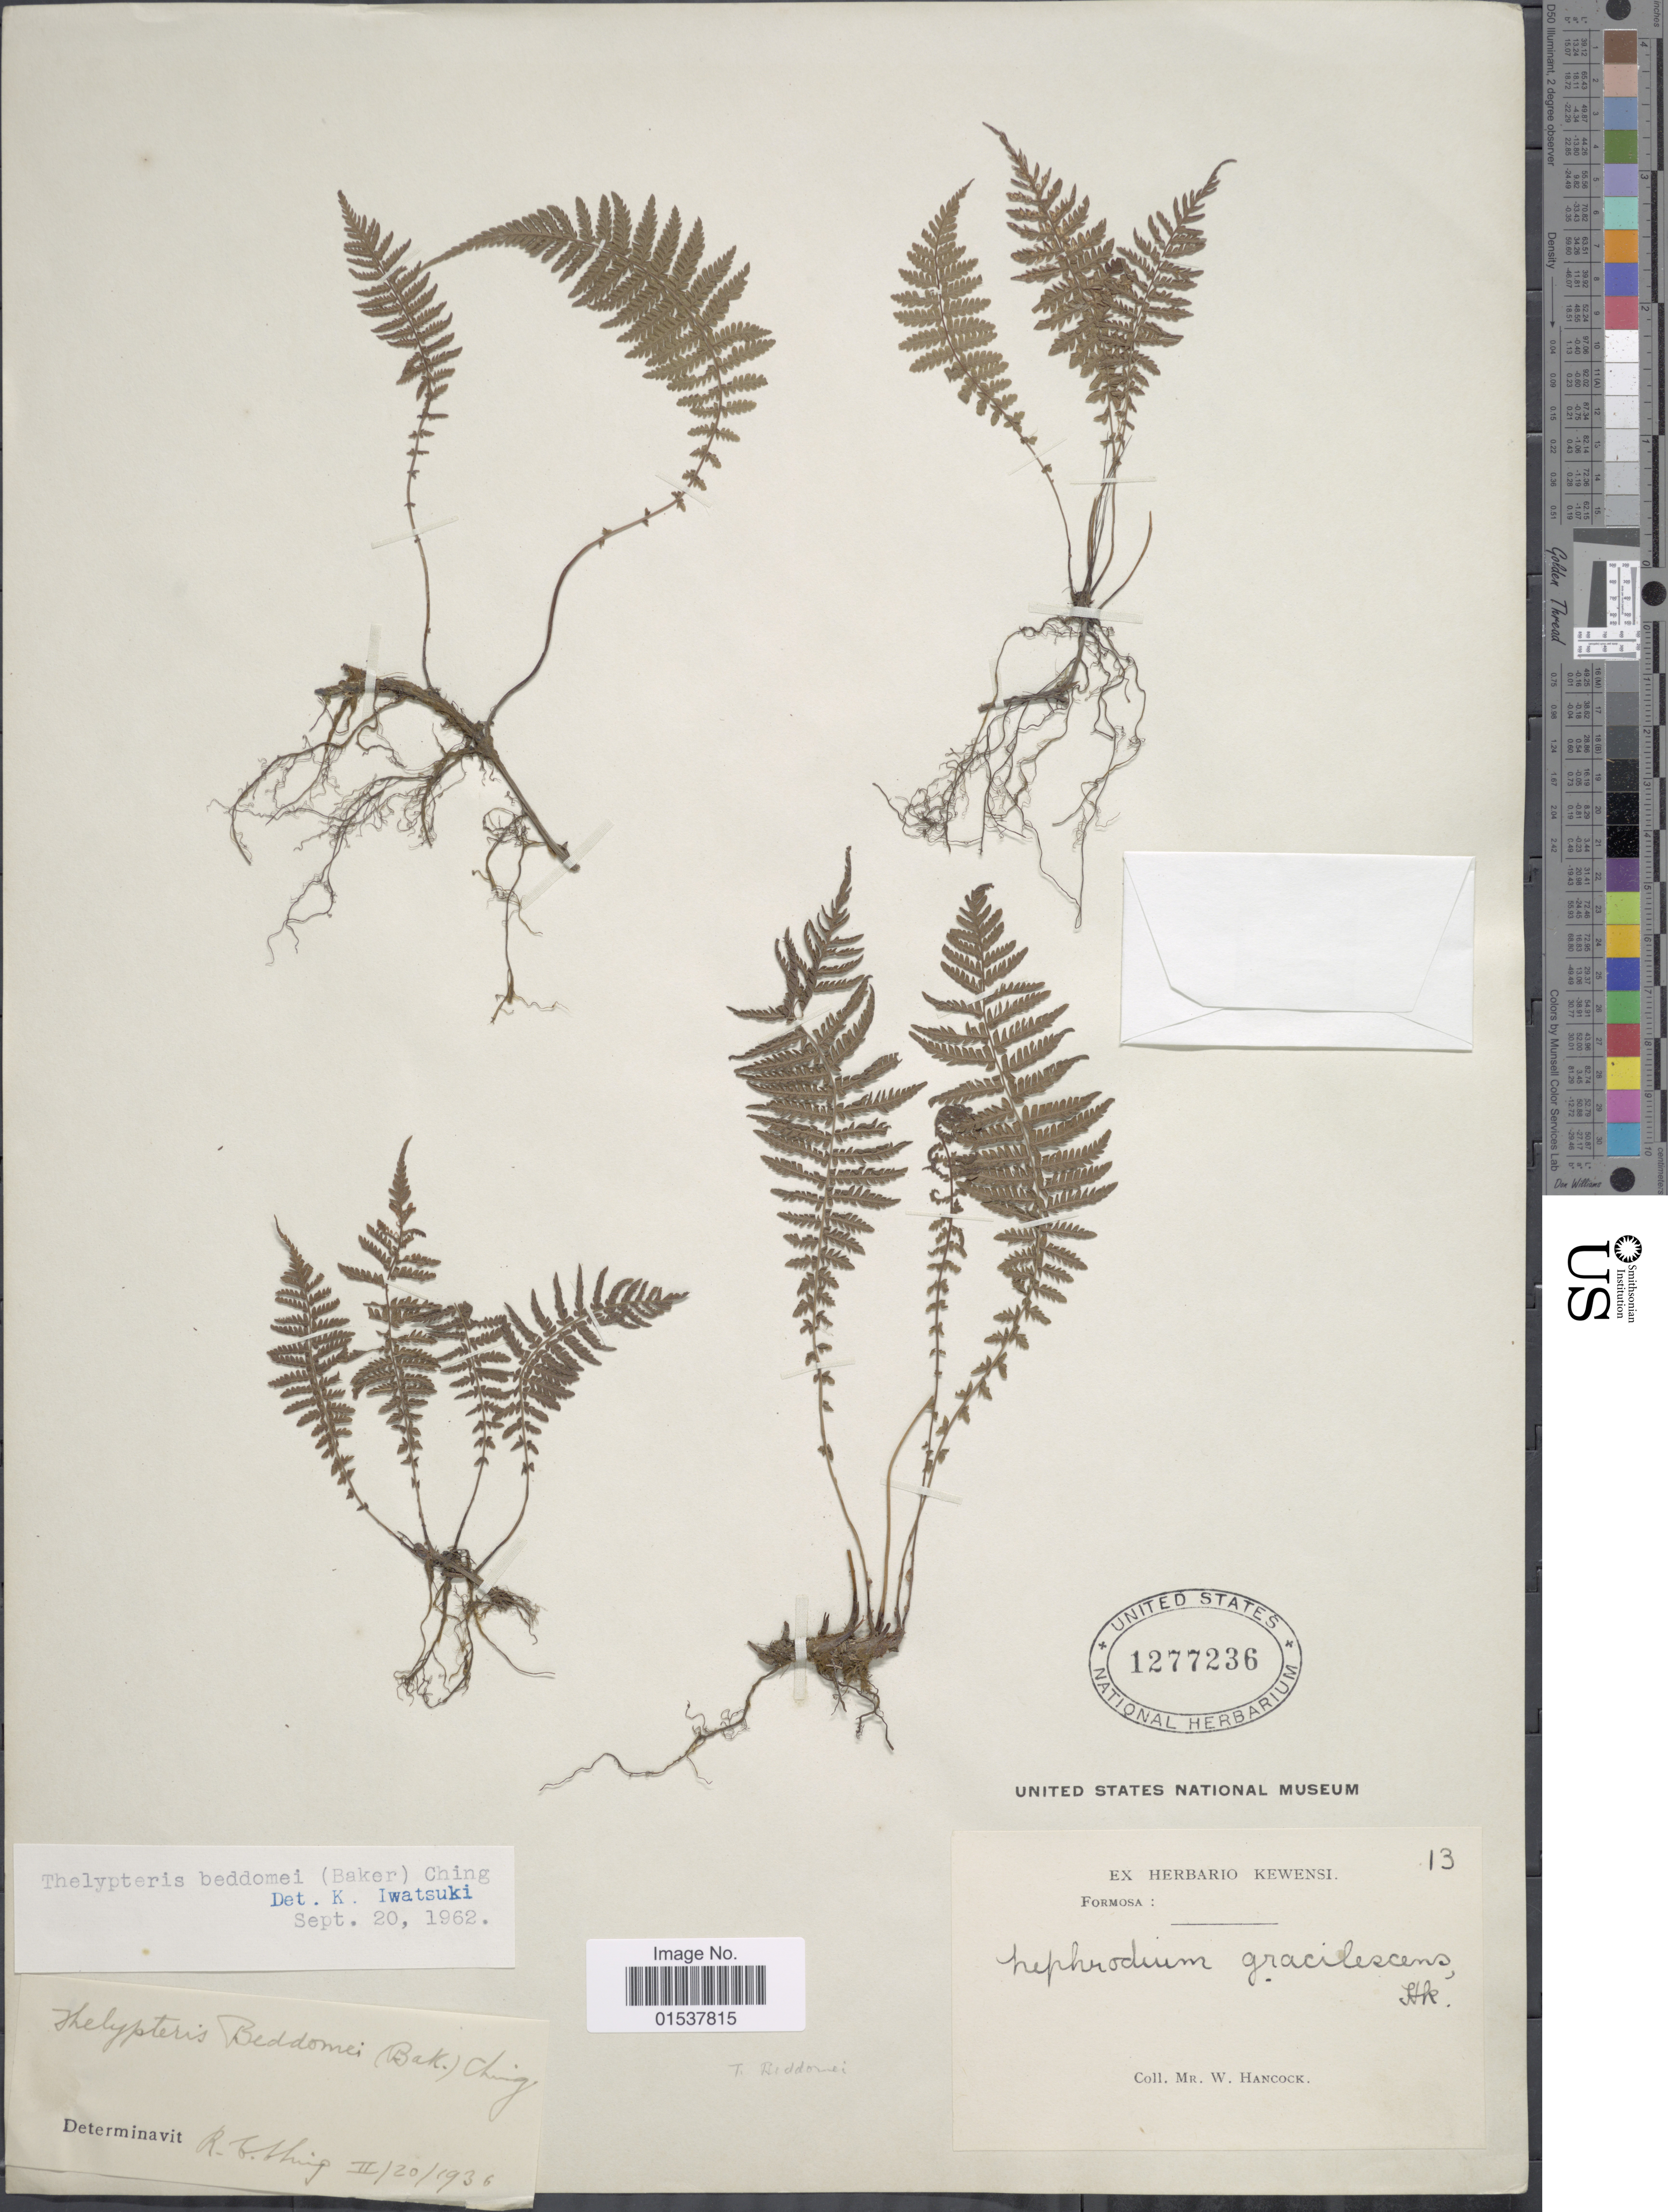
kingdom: Plantae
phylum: Tracheophyta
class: Polypodiopsida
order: Polypodiales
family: Thelypteridaceae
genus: Parathelypteris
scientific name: Parathelypteris beddomei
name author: (Baker) Ching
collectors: W. Hancock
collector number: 13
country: Taiwan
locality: Formosa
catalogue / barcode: US 1277236